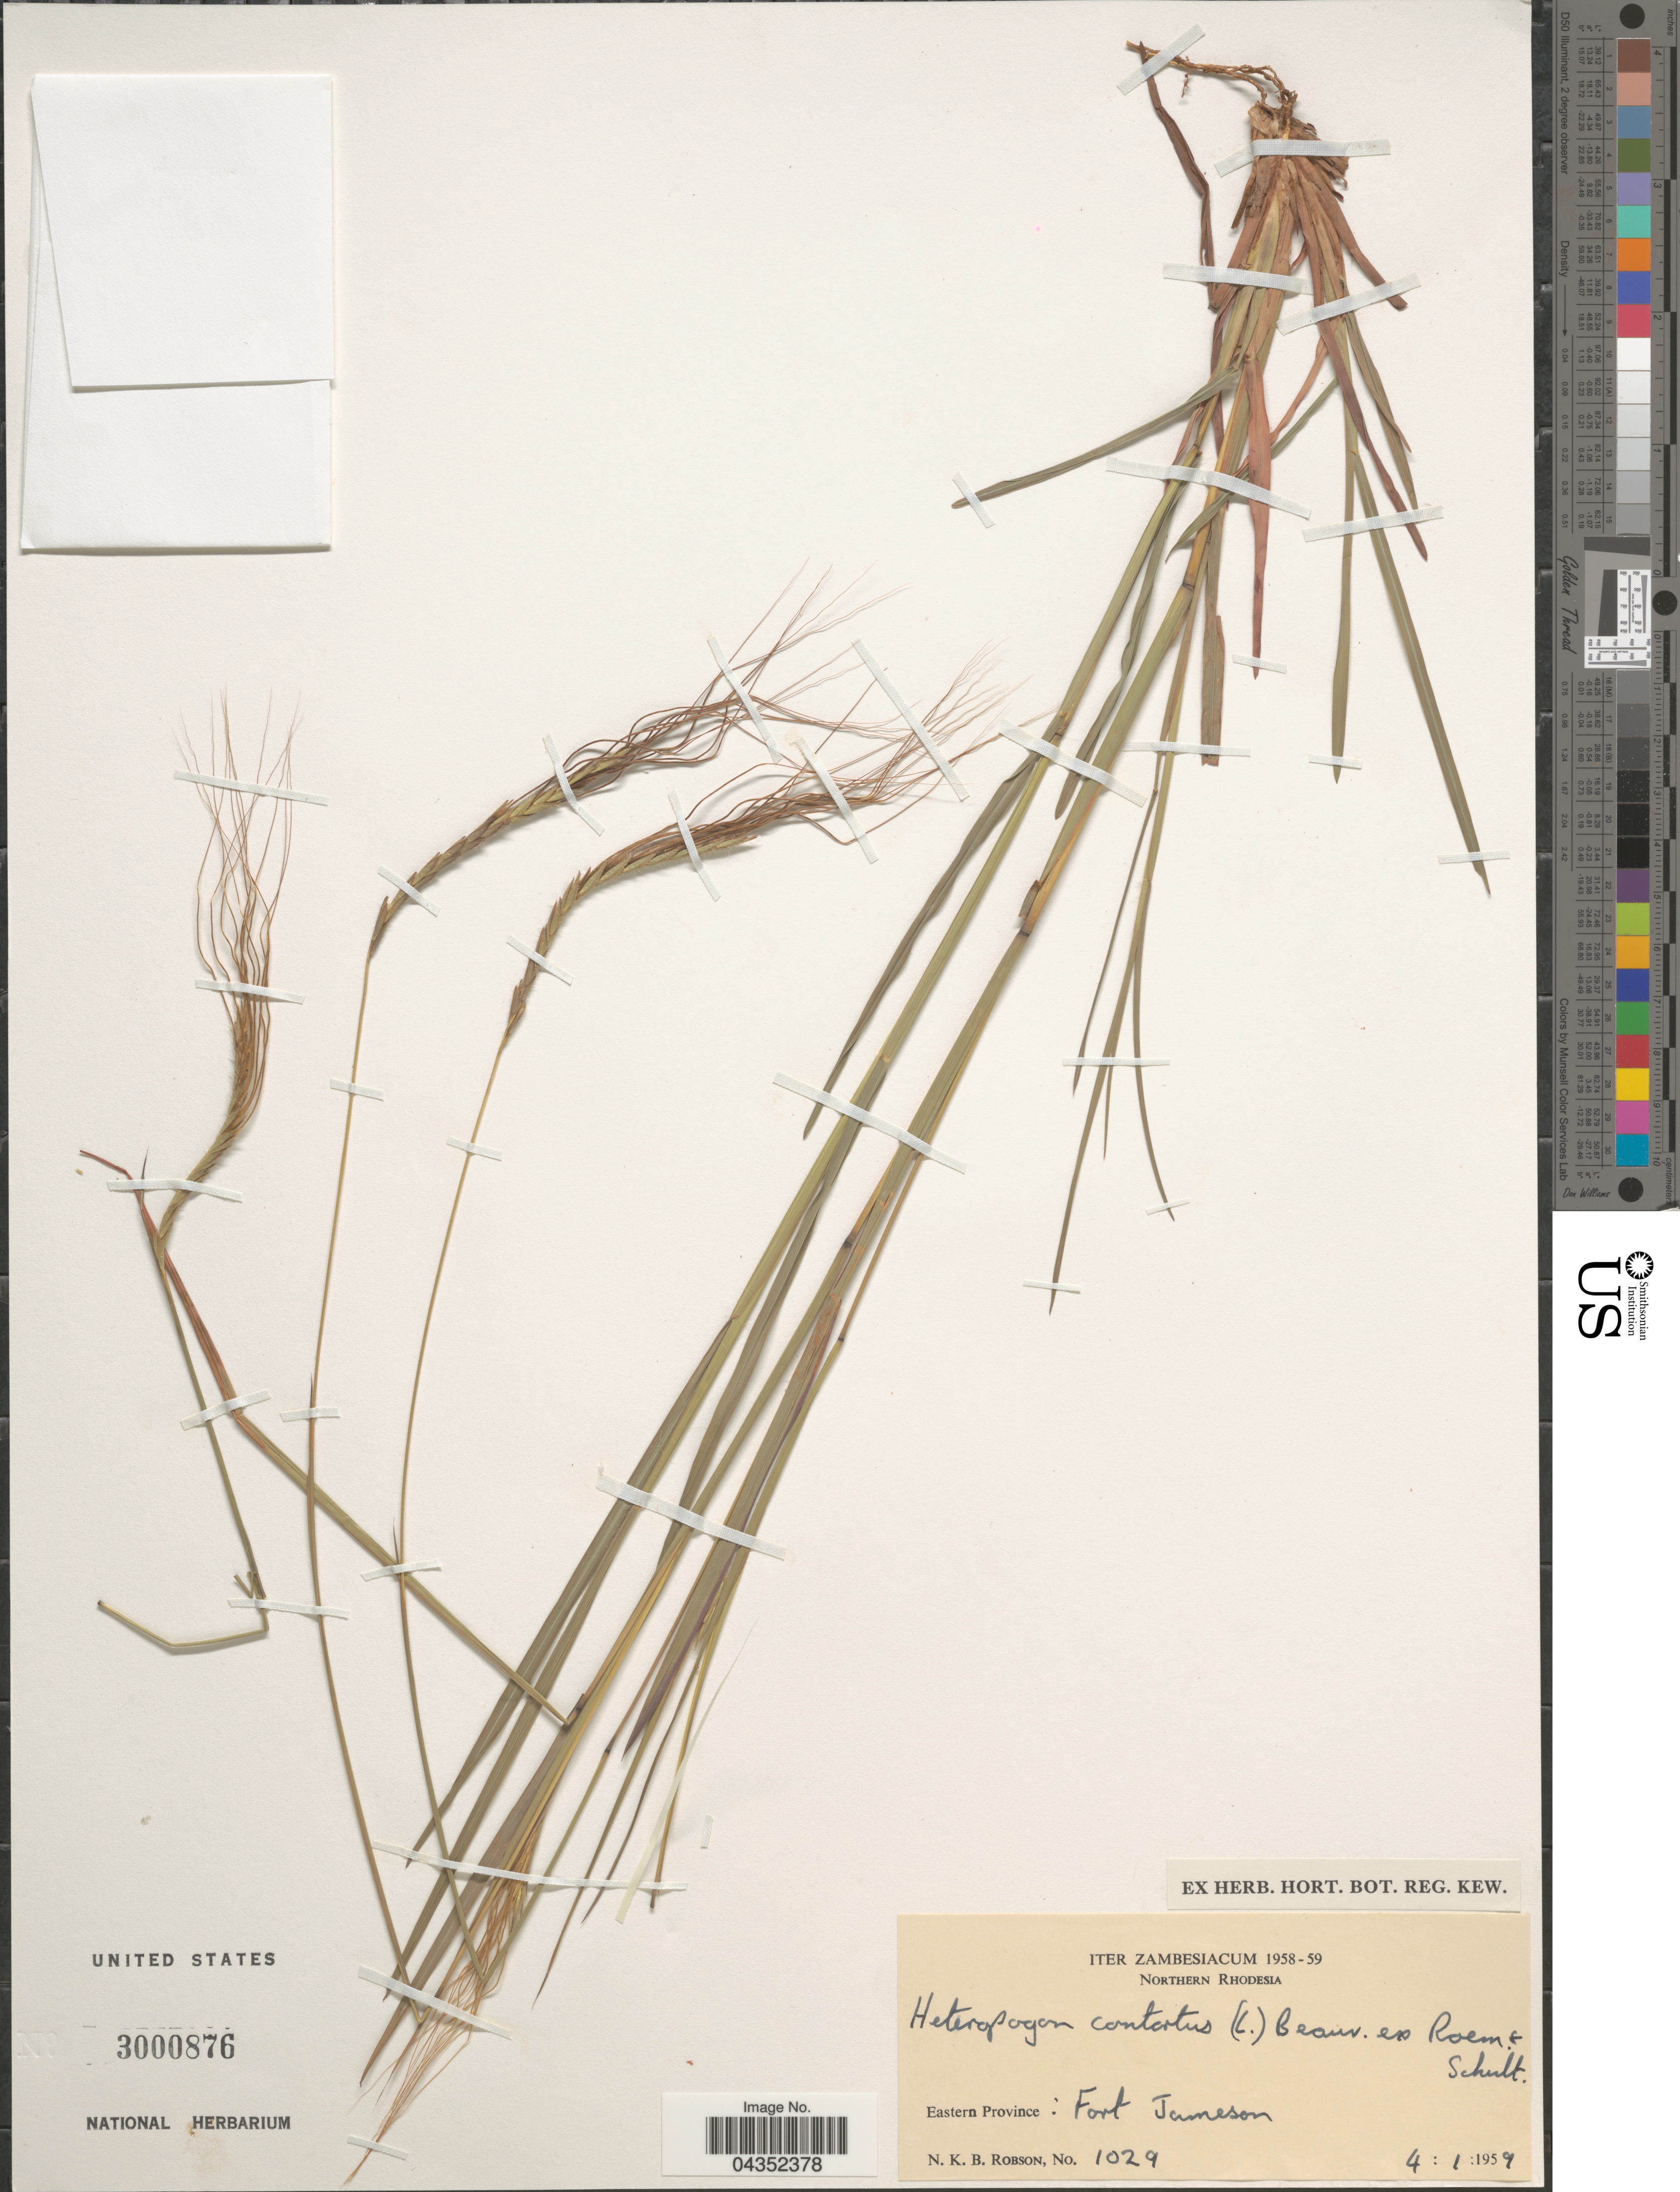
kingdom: Plantae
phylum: Tracheophyta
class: Liliopsida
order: Poales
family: Poaceae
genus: Heteropogon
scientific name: Heteropogon contortus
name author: (L.) P. Beauv. ex Roem. & Schult.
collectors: N. Robson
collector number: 1029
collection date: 1959-01-04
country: Zambia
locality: Iter Zambesiacum 1958-59. Northern Rhodesia. Eastern Province: Fort Jameson.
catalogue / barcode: US 3000876